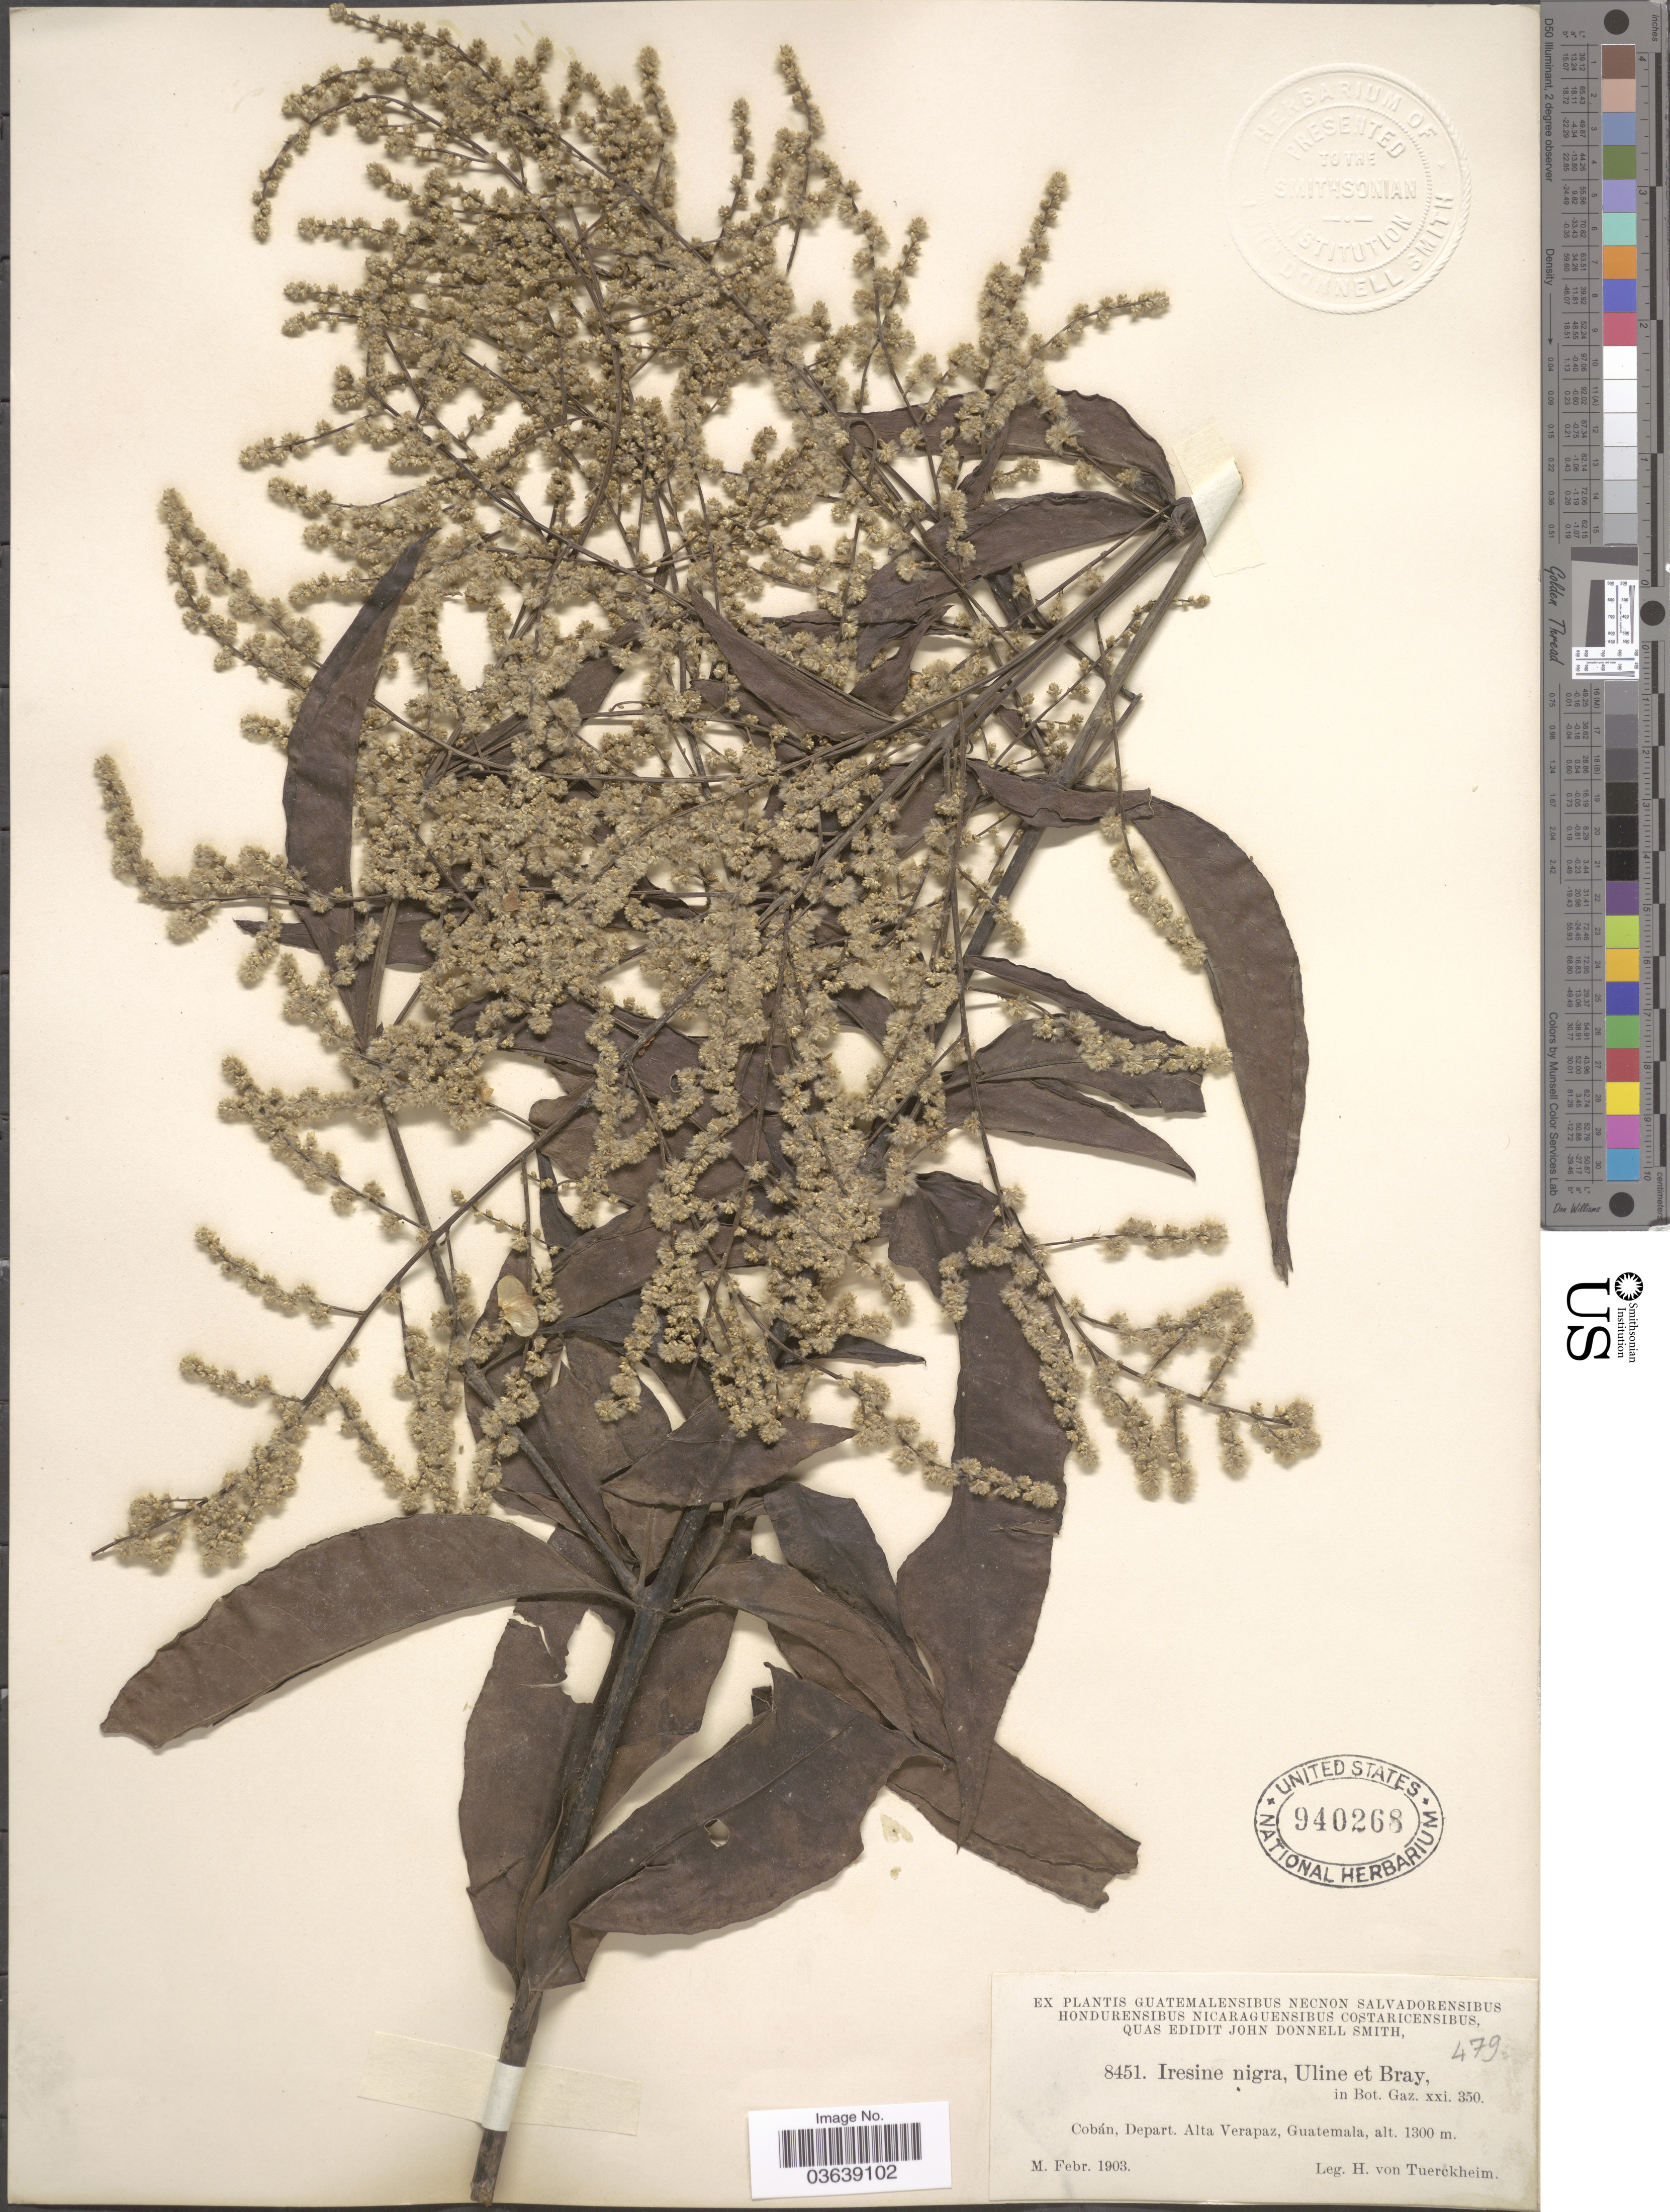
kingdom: Plantae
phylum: Tracheophyta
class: Magnoliopsida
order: Caryophyllales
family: Amaranthaceae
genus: Iresine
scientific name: Iresine nigra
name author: Uline & W.L. Bray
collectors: H. von Türckheim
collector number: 8451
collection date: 1903-02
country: Guatemala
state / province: Alta Verapaz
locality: Cobán, Depart. Alta Verapaz.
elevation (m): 1300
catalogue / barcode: US 940268